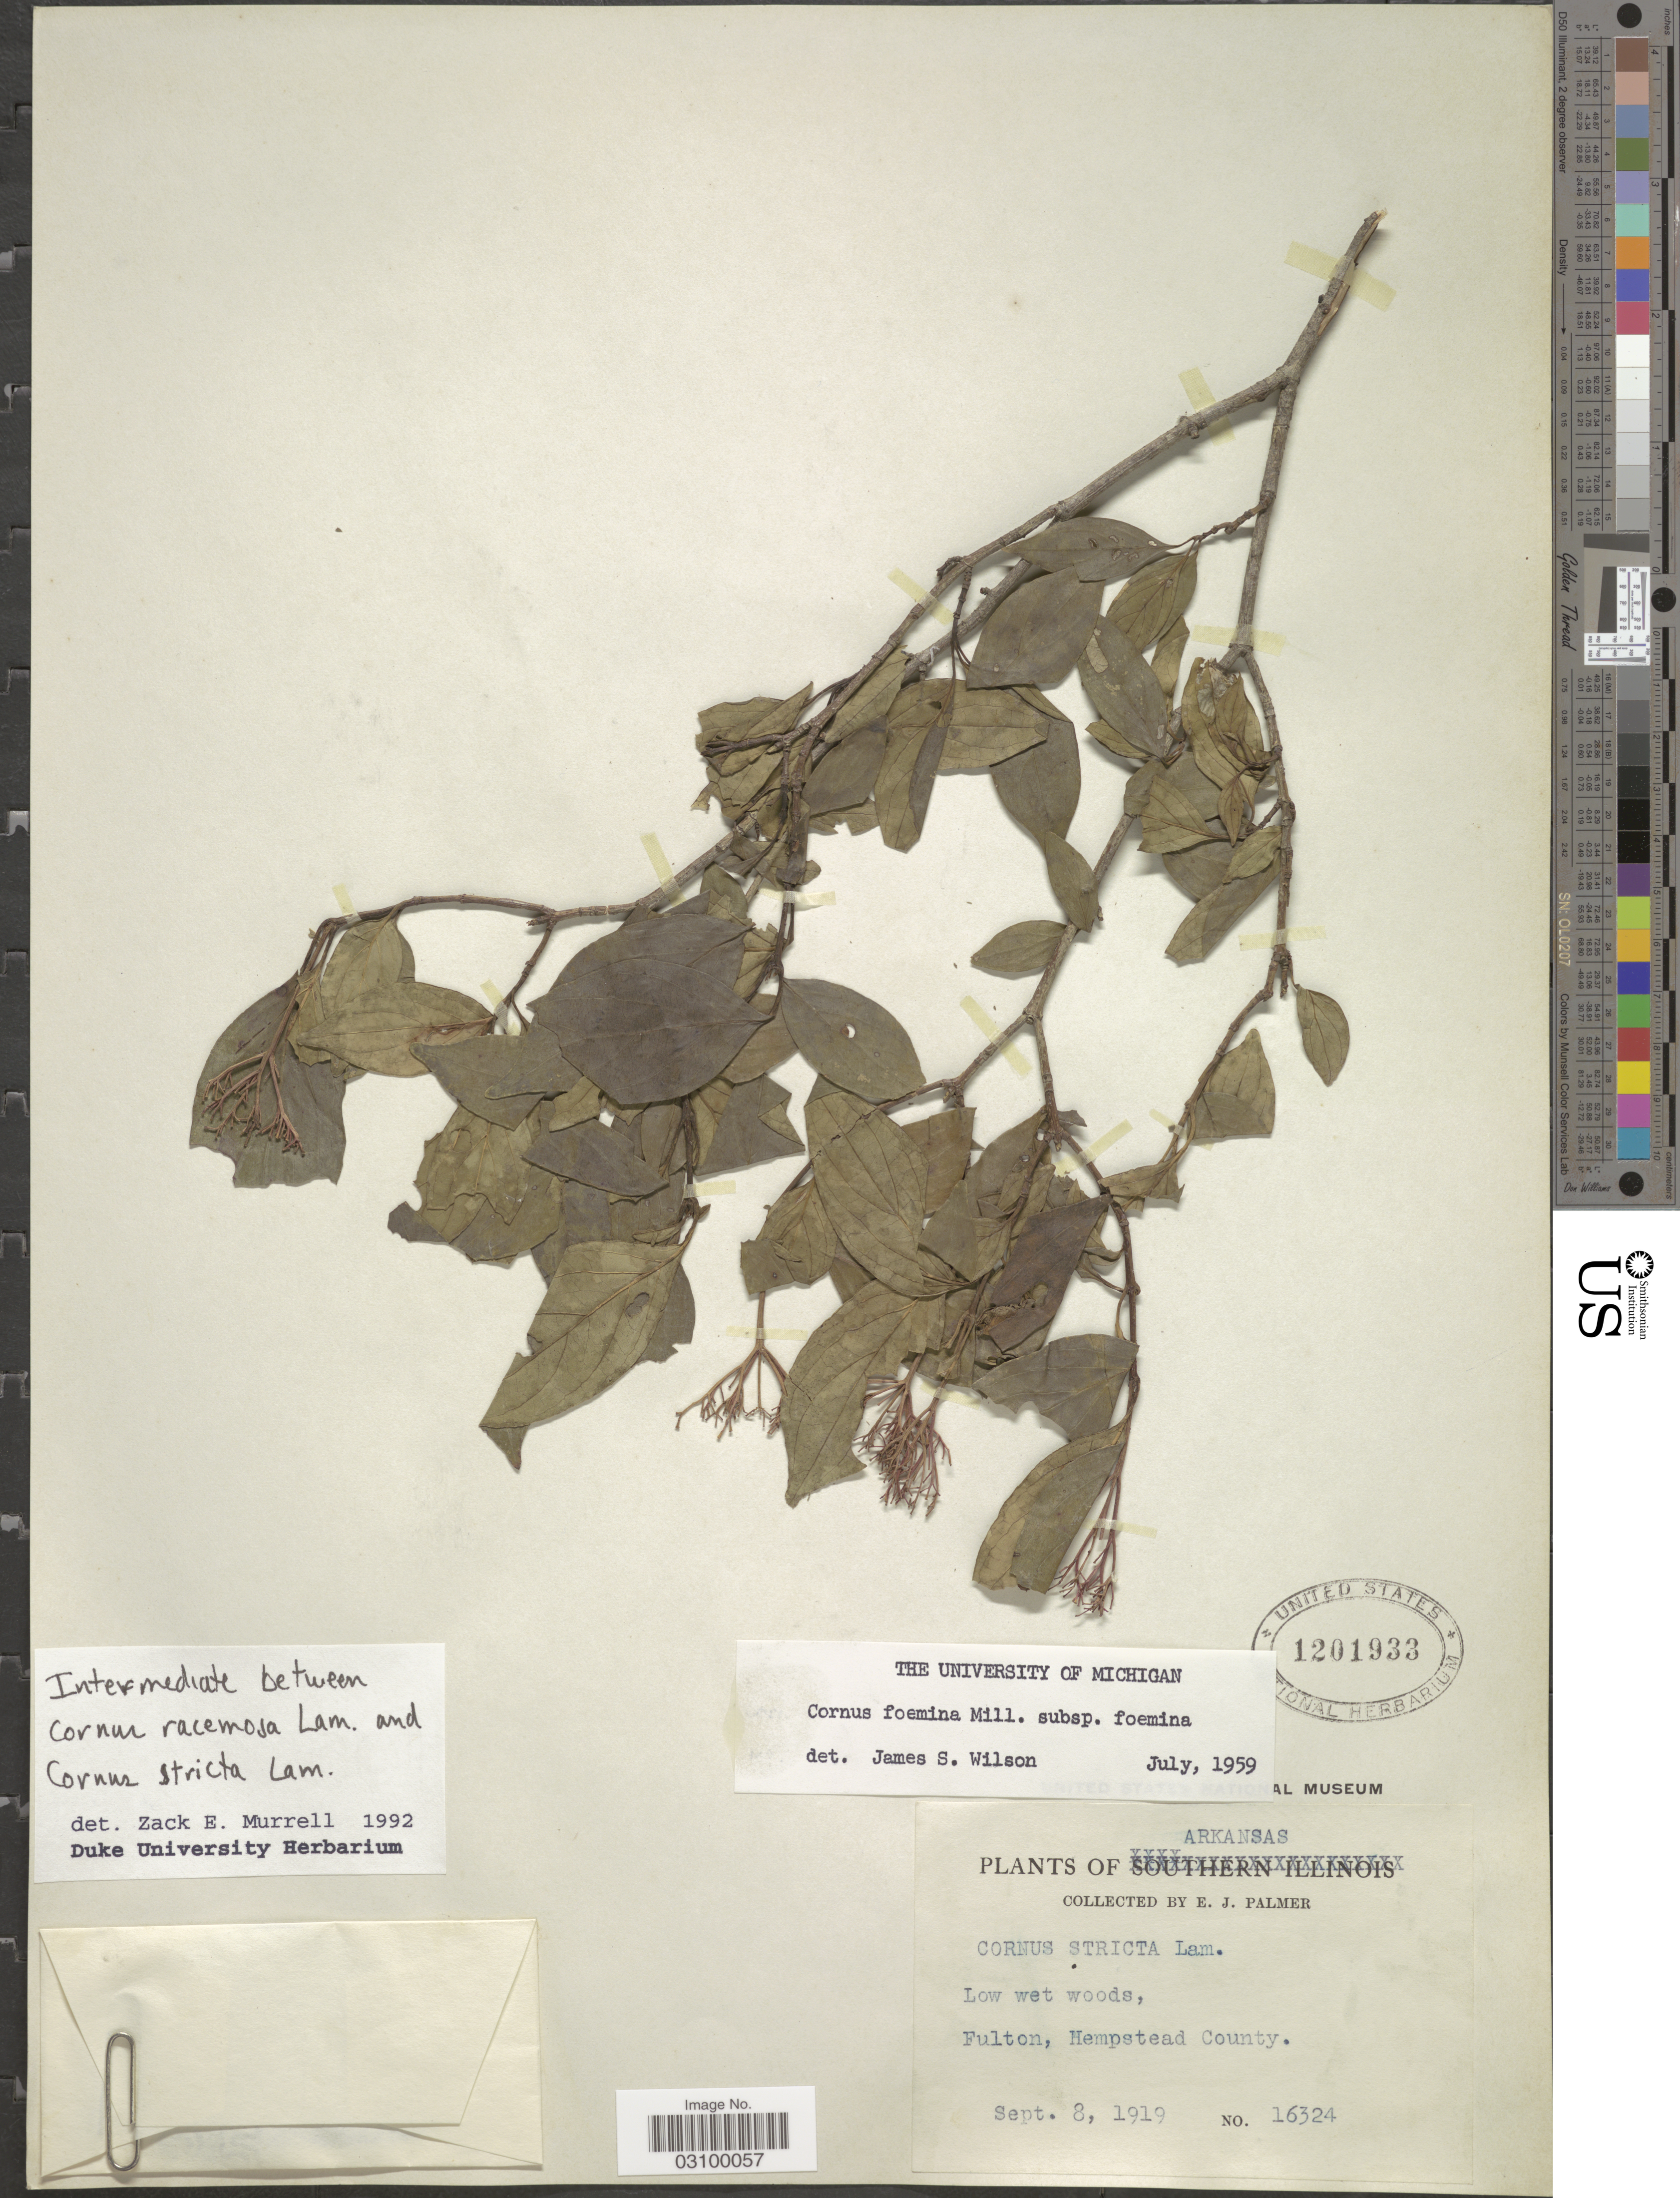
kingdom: Plantae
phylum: Tracheophyta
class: Magnoliopsida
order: Cornales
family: Cornaceae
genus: Cornus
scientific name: Cornus sp.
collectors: E. J. Palmer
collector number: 16324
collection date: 1919-09-08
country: United States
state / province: Arkansas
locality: Low wet woods, Fulton, Hempstead County.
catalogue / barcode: US 1201933